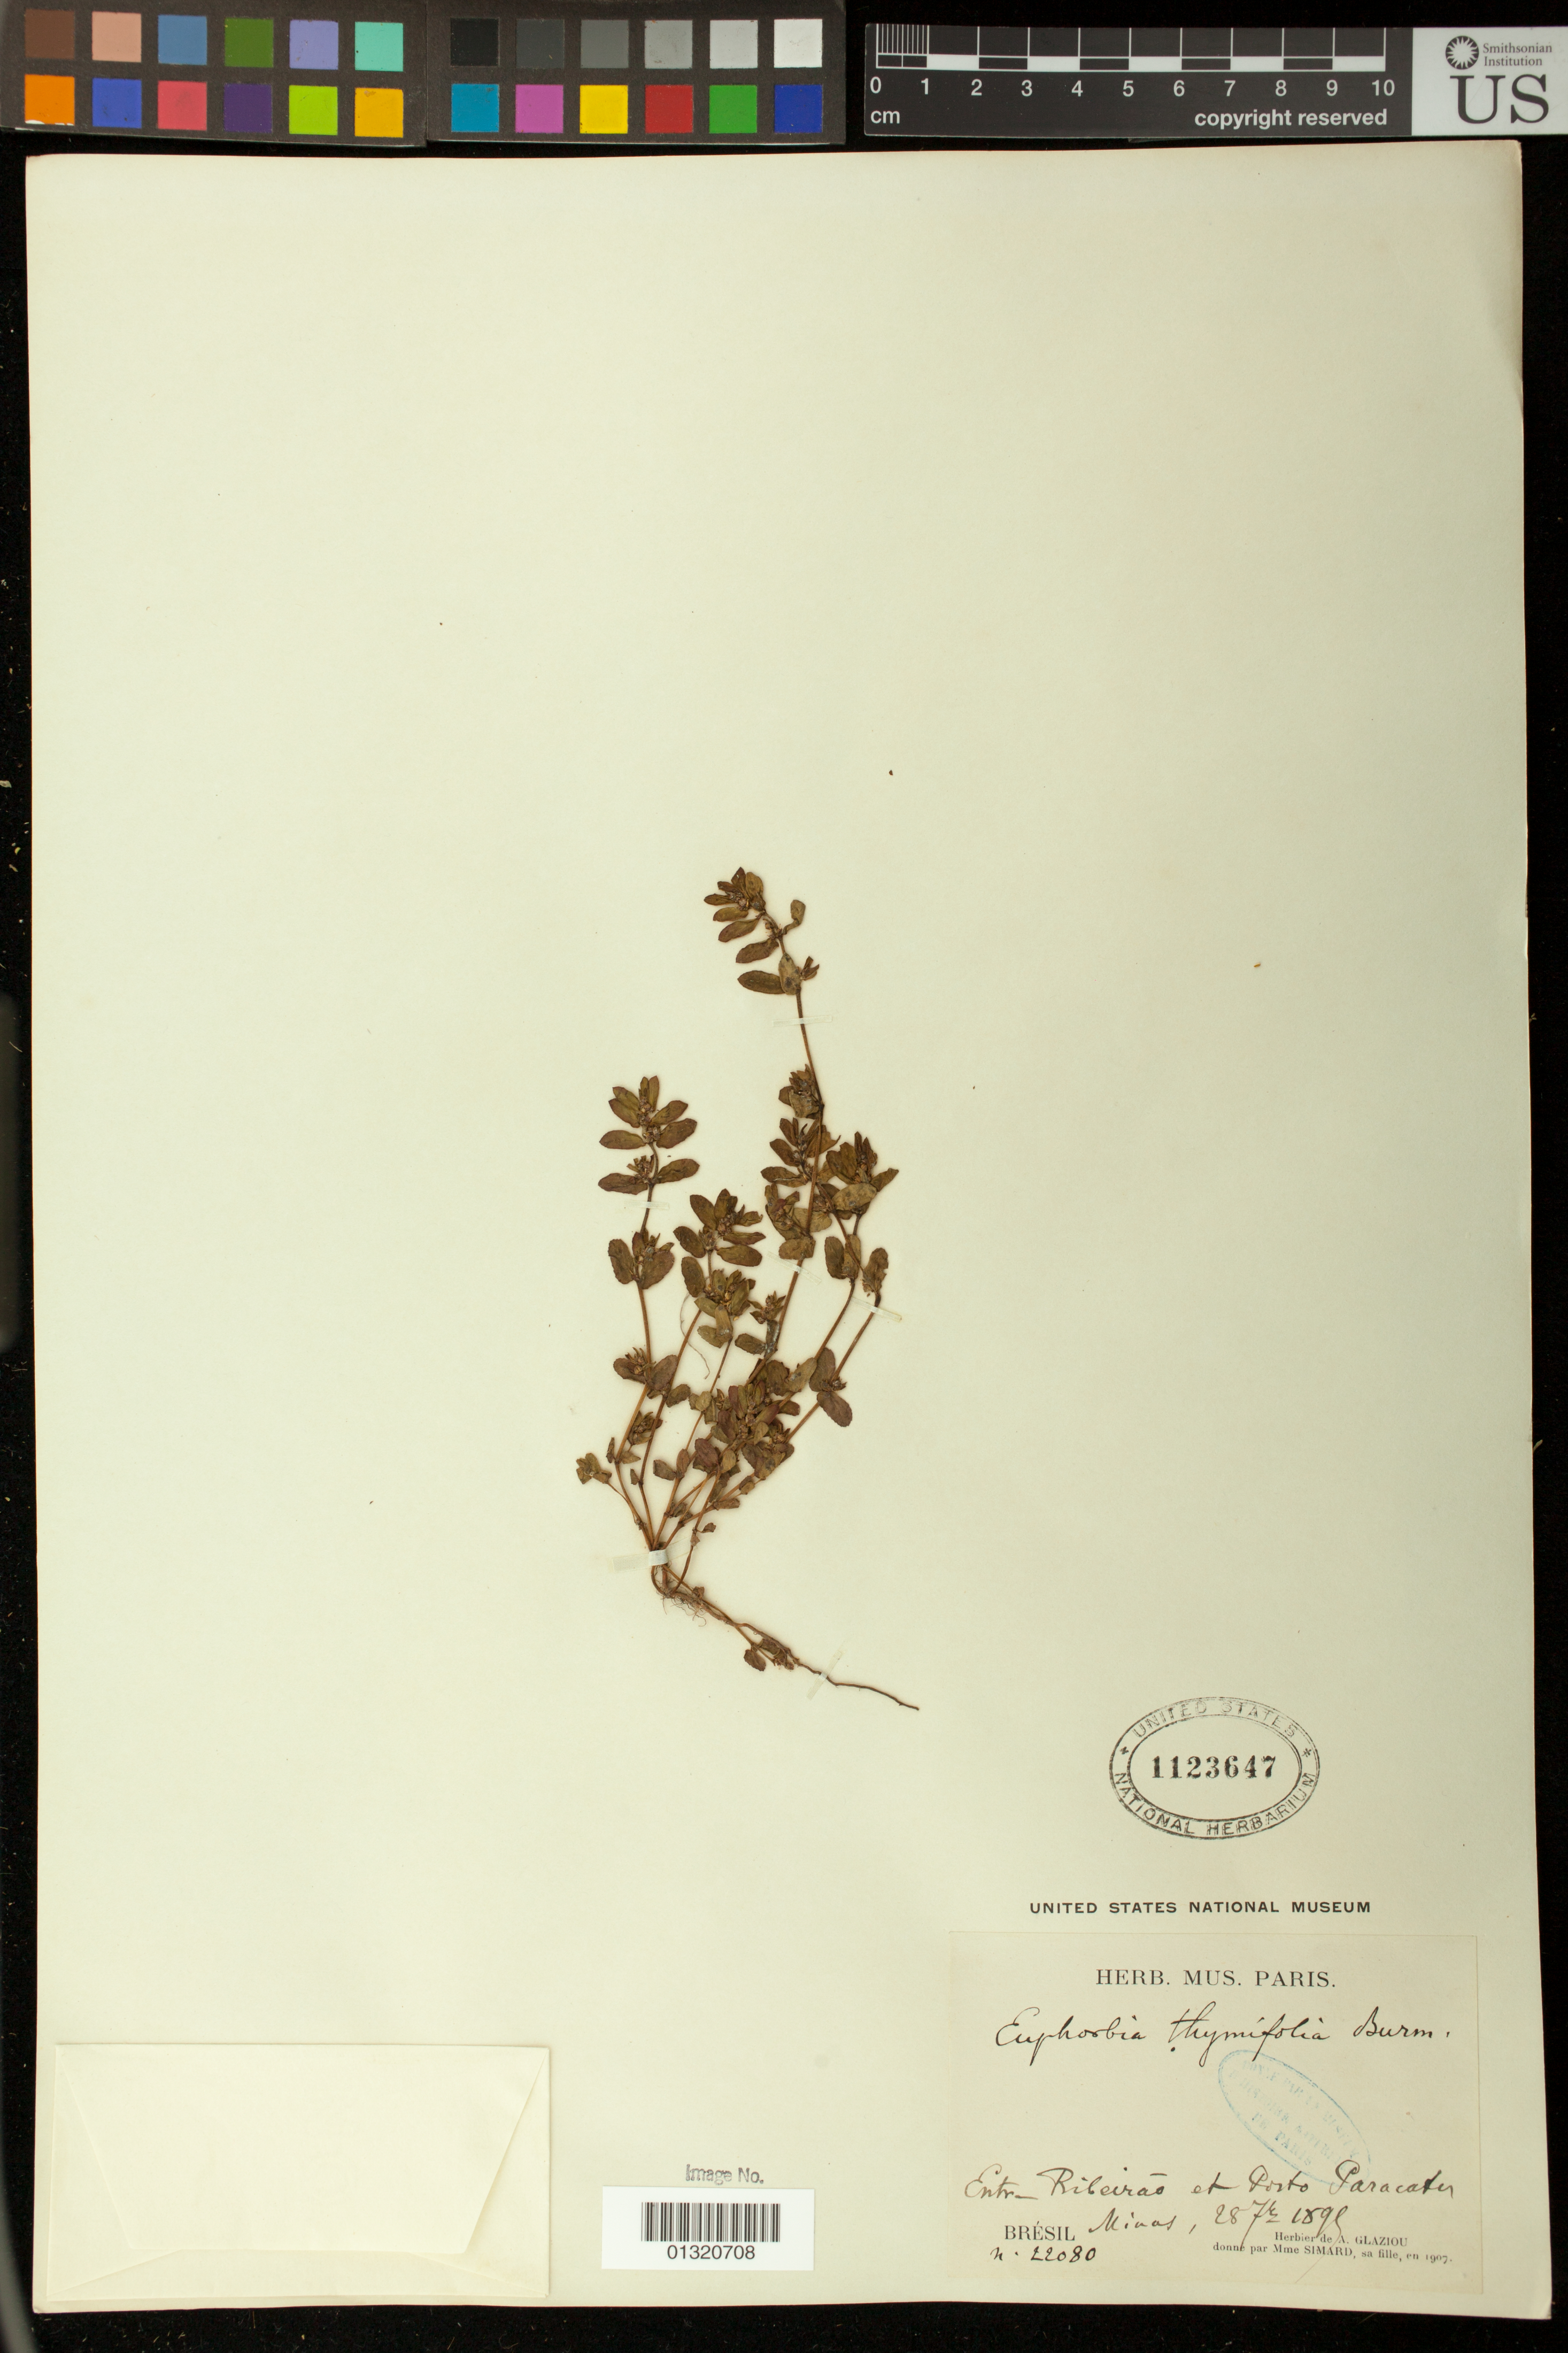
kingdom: Plantae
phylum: Tracheophyta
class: Magnoliopsida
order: Malpighiales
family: Euphorbiaceae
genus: Euphorbia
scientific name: Euphorbia thymifolia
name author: L.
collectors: A. F. M. Glaziou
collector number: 22080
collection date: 1890-07-28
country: Brazil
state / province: Minas Gerais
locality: Entre Ribeirão et Porto Paracatu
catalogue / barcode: US 1123647